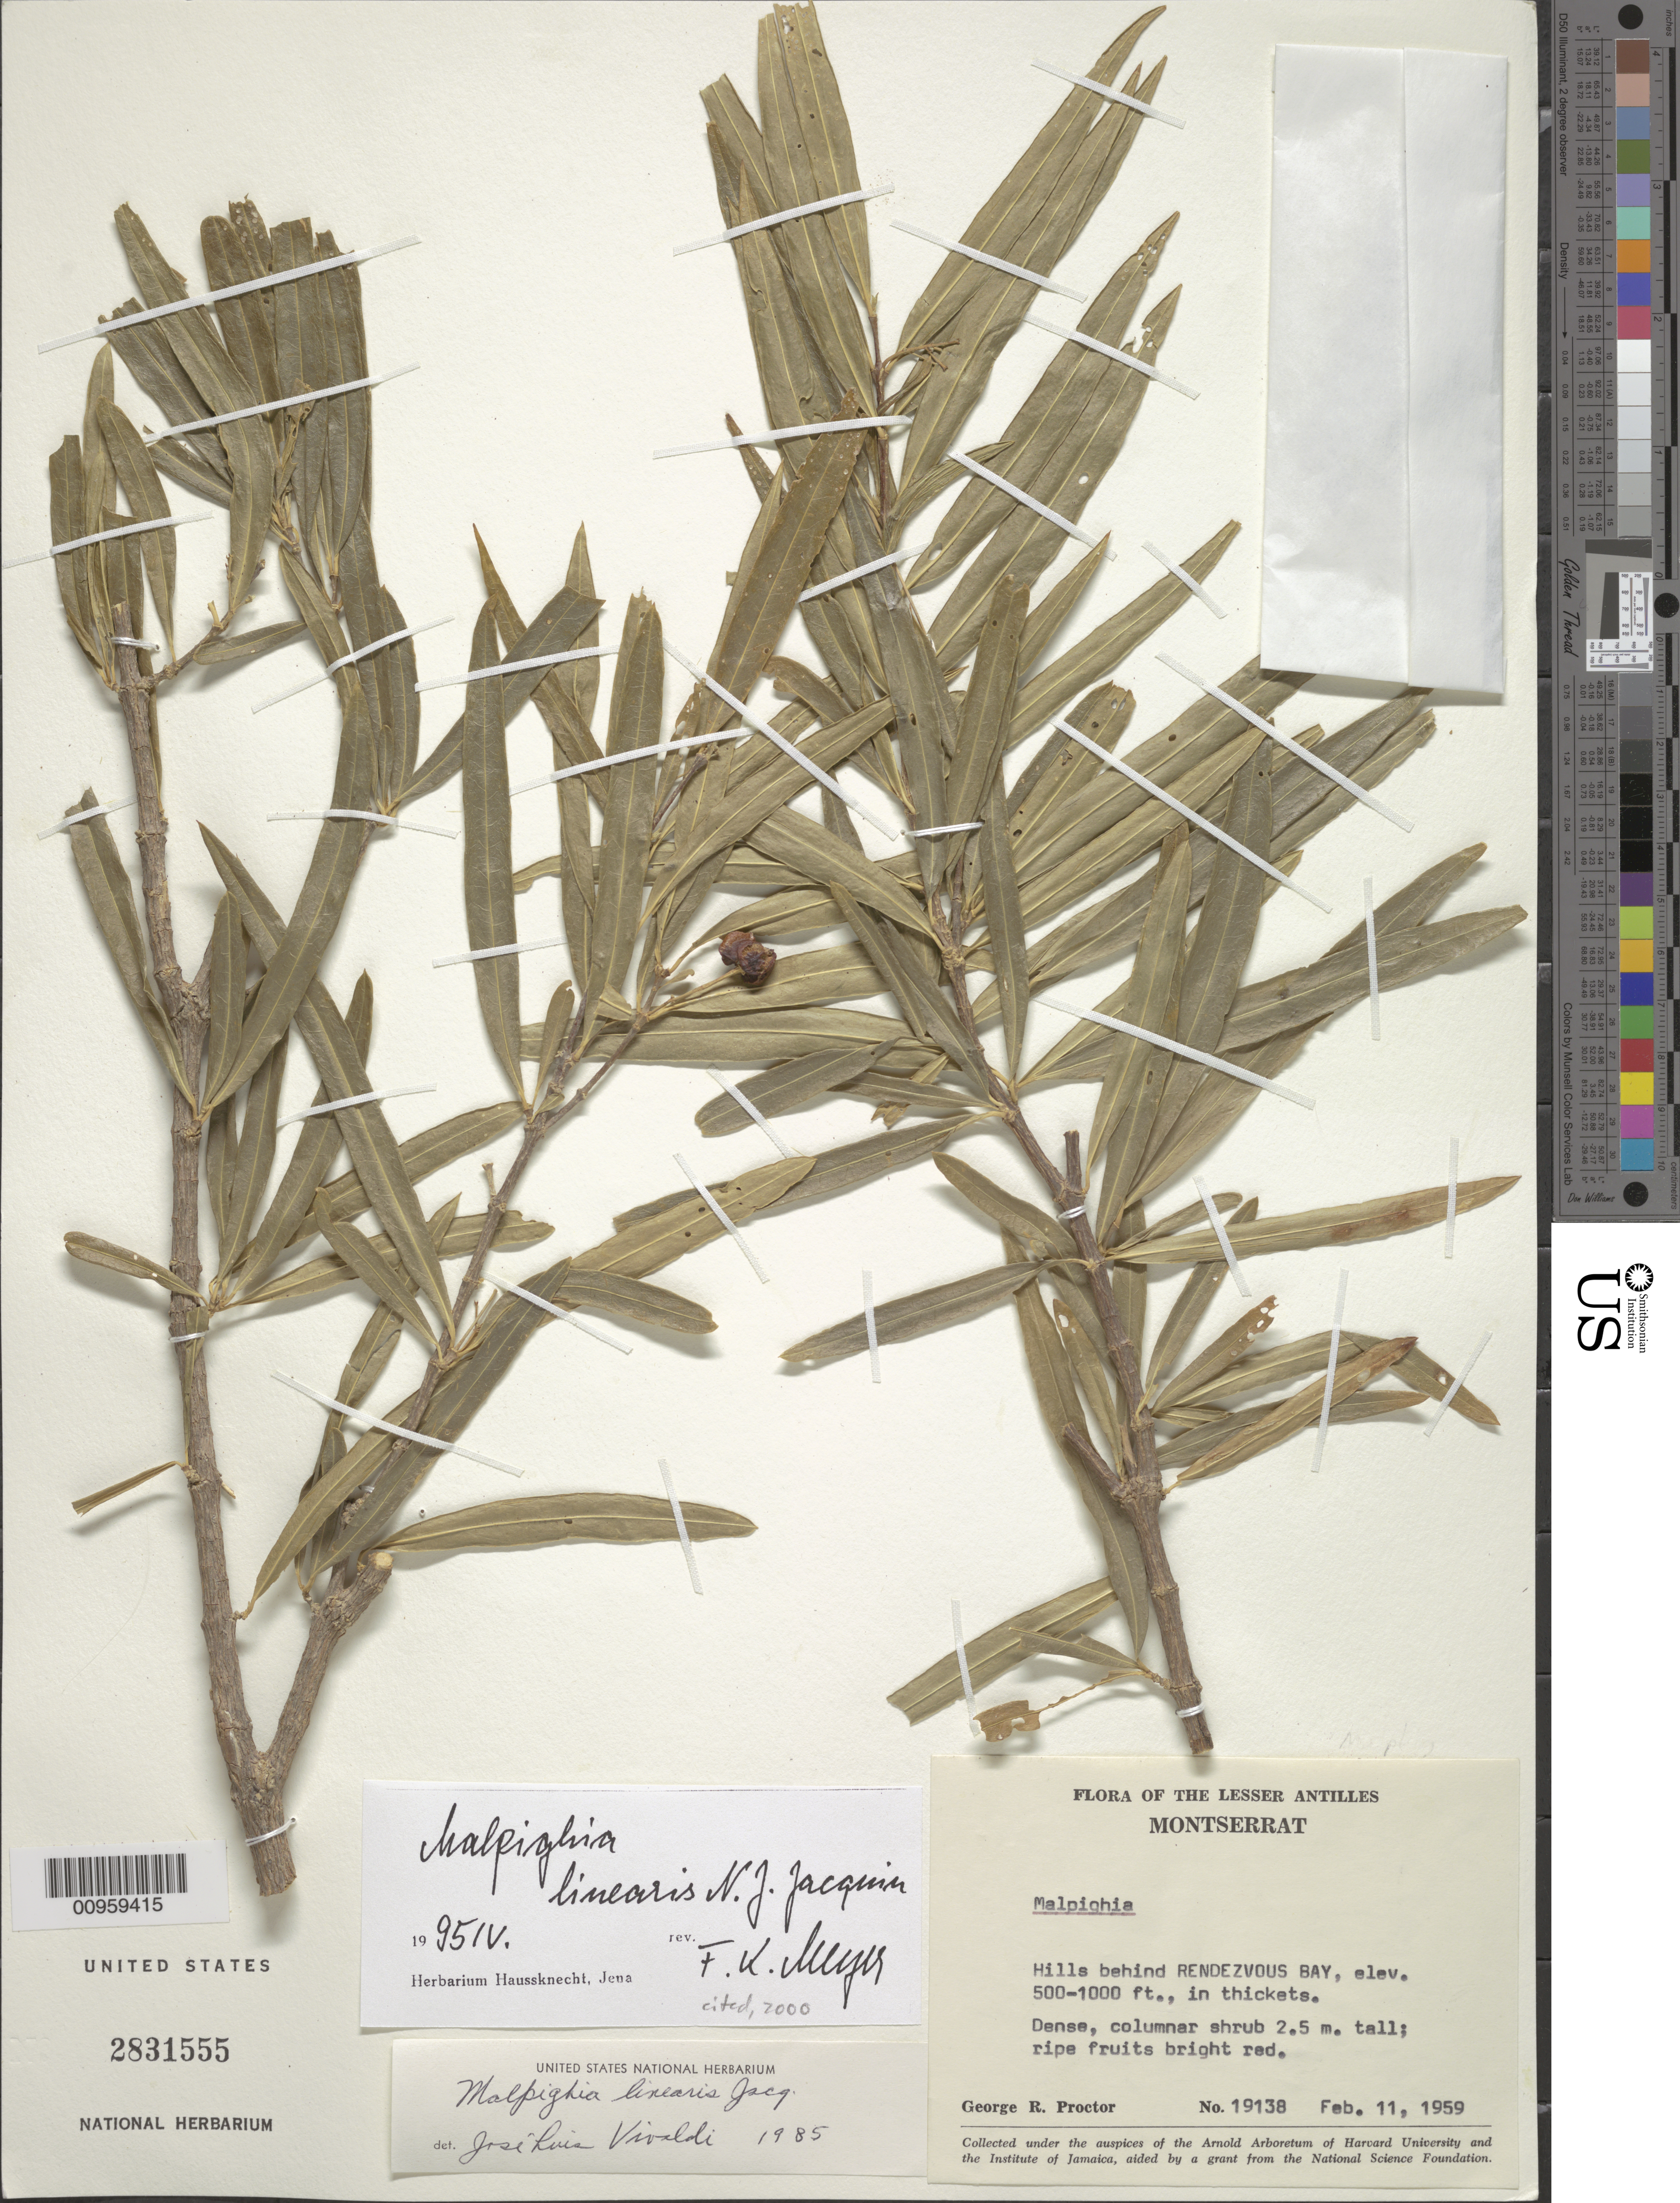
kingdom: Plantae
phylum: Tracheophyta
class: Magnoliopsida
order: Malpighiales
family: Malpighiaceae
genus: Malpighia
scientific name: Malpighia linearis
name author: Jacq.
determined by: Meyer, F. K.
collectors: G. R. Proctor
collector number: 19138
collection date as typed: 11 Feb 1959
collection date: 1959-02-11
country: Montserrat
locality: Hills behind Rendezvous Bay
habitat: In thickets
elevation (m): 152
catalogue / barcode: US 2831555